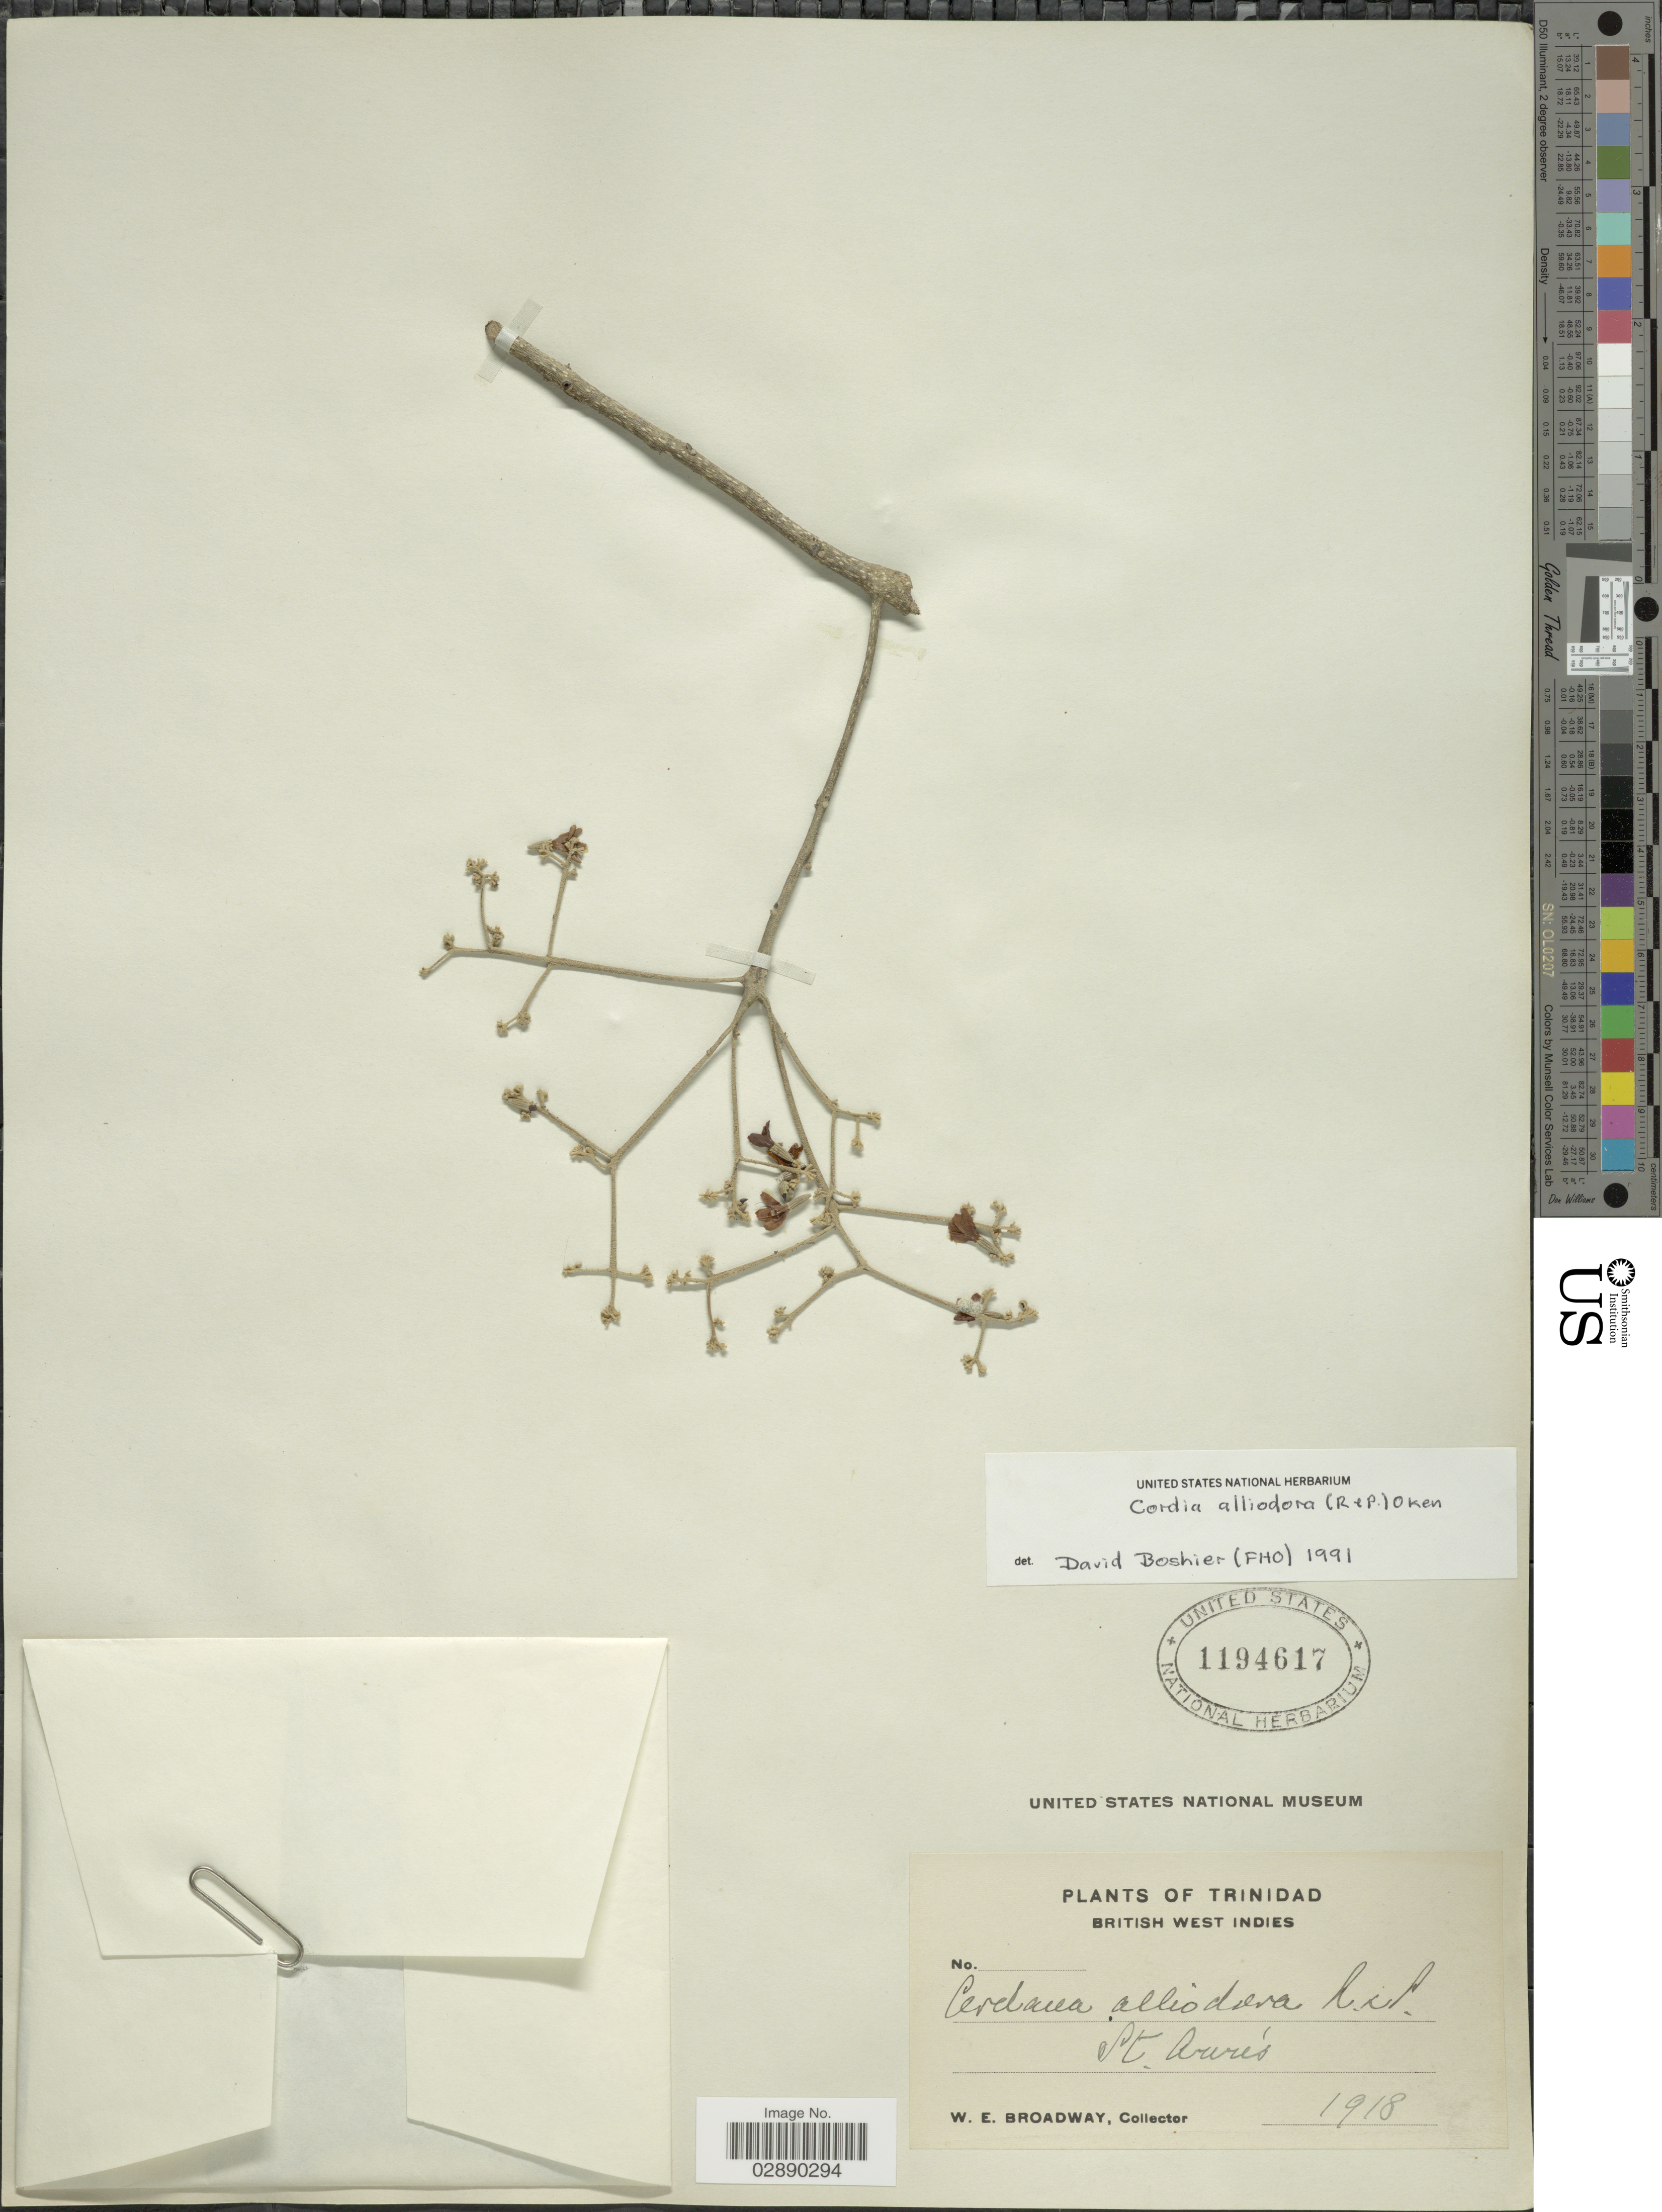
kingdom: Plantae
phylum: Tracheophyta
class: Magnoliopsida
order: Boraginales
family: Cordiaceae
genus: Cordia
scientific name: Cordia alliodora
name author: (Ruiz & Pav.) Oken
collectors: W. E. Broadway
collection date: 1918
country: Trinidad and Tobago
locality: Trinidad. British West Indies. St. Ann's.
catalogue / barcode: US 1194617